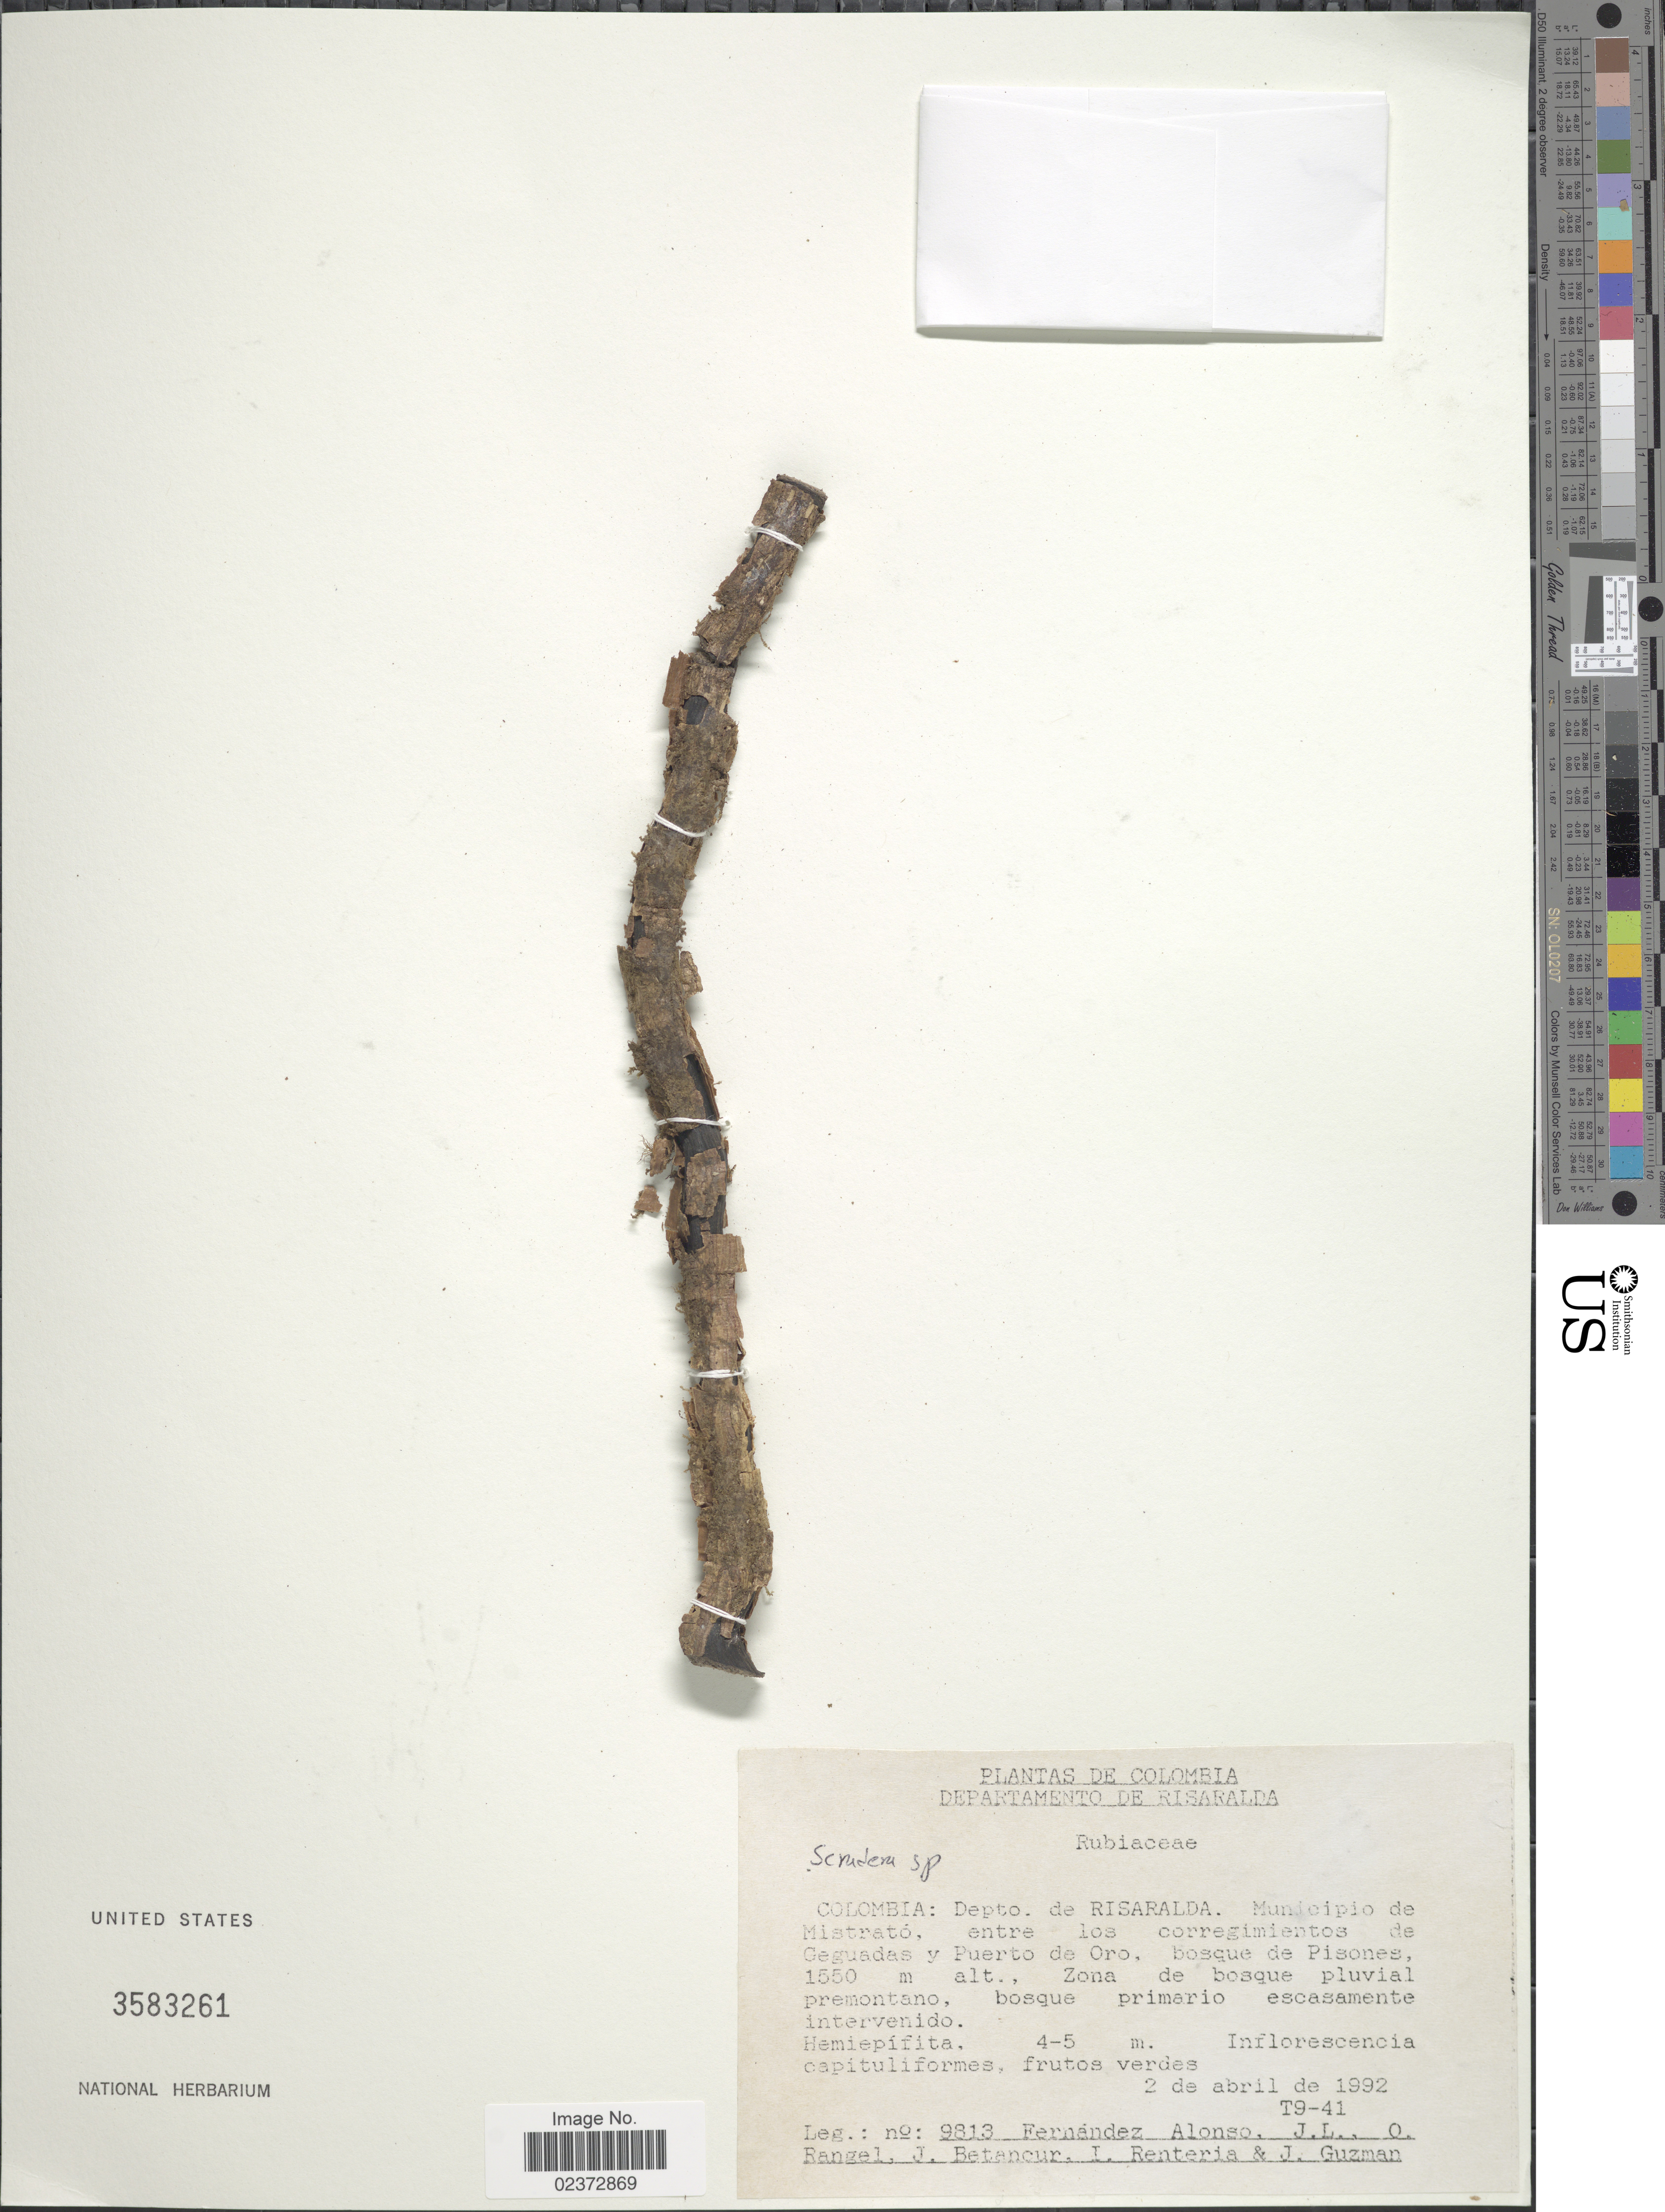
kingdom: Plantae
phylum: Tracheophyta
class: Magnoliopsida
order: Gentianales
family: Rubiaceae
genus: Schradera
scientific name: Schradera sp.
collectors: J. L. Fernández-Alonso, O. Rangel, J. Betancur, I. Renteria & J. Guzman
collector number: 9813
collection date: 1992-04-02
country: Colombia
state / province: Risaralda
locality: Departamento de Risaralda, Municipio de Mistrató, entre los corregimientos de Geguadas y Puerto de Oro, bosque de Pisones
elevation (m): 1550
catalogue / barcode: US 3583261